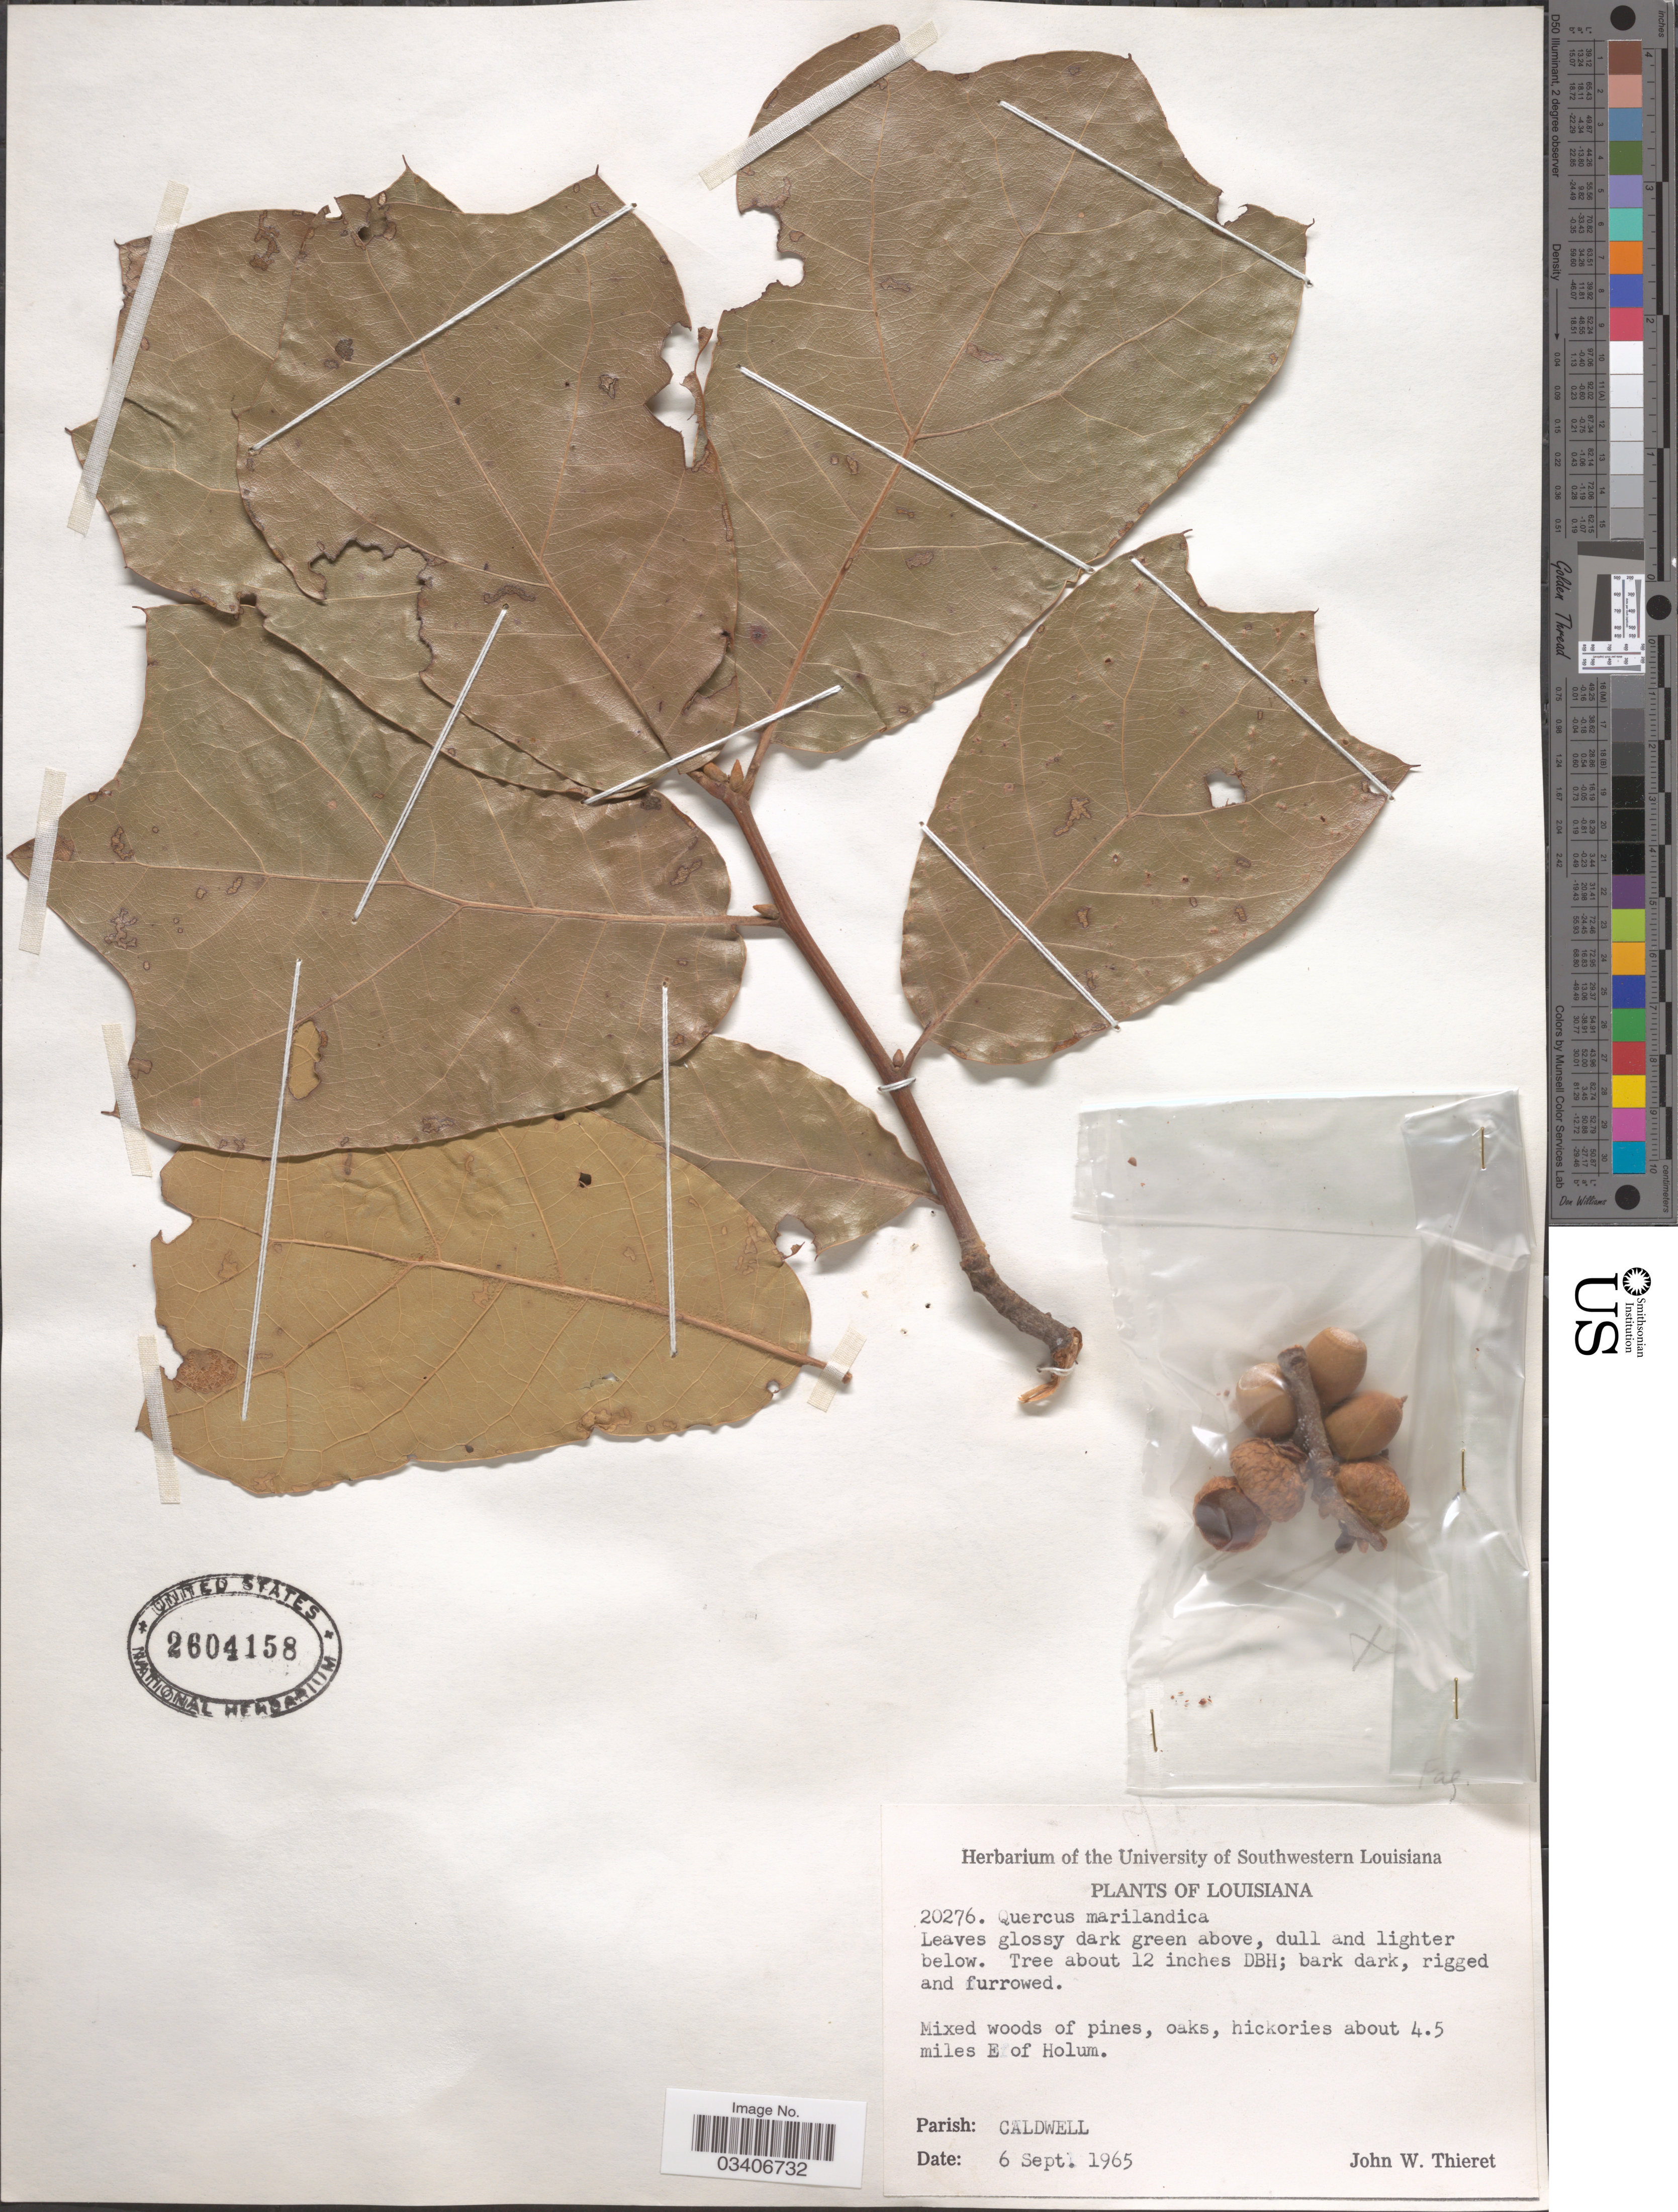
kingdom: Plantae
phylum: Tracheophyta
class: Magnoliopsida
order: Fagales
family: Fagaceae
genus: Quercus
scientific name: Quercus marilandica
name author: (L.) Münchh.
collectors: J. W. Thieret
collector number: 20276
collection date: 1965-09-06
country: United States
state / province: Louisiana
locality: About 4.5 miles E of Holum. Parish: Caldwell.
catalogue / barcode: US 2604158